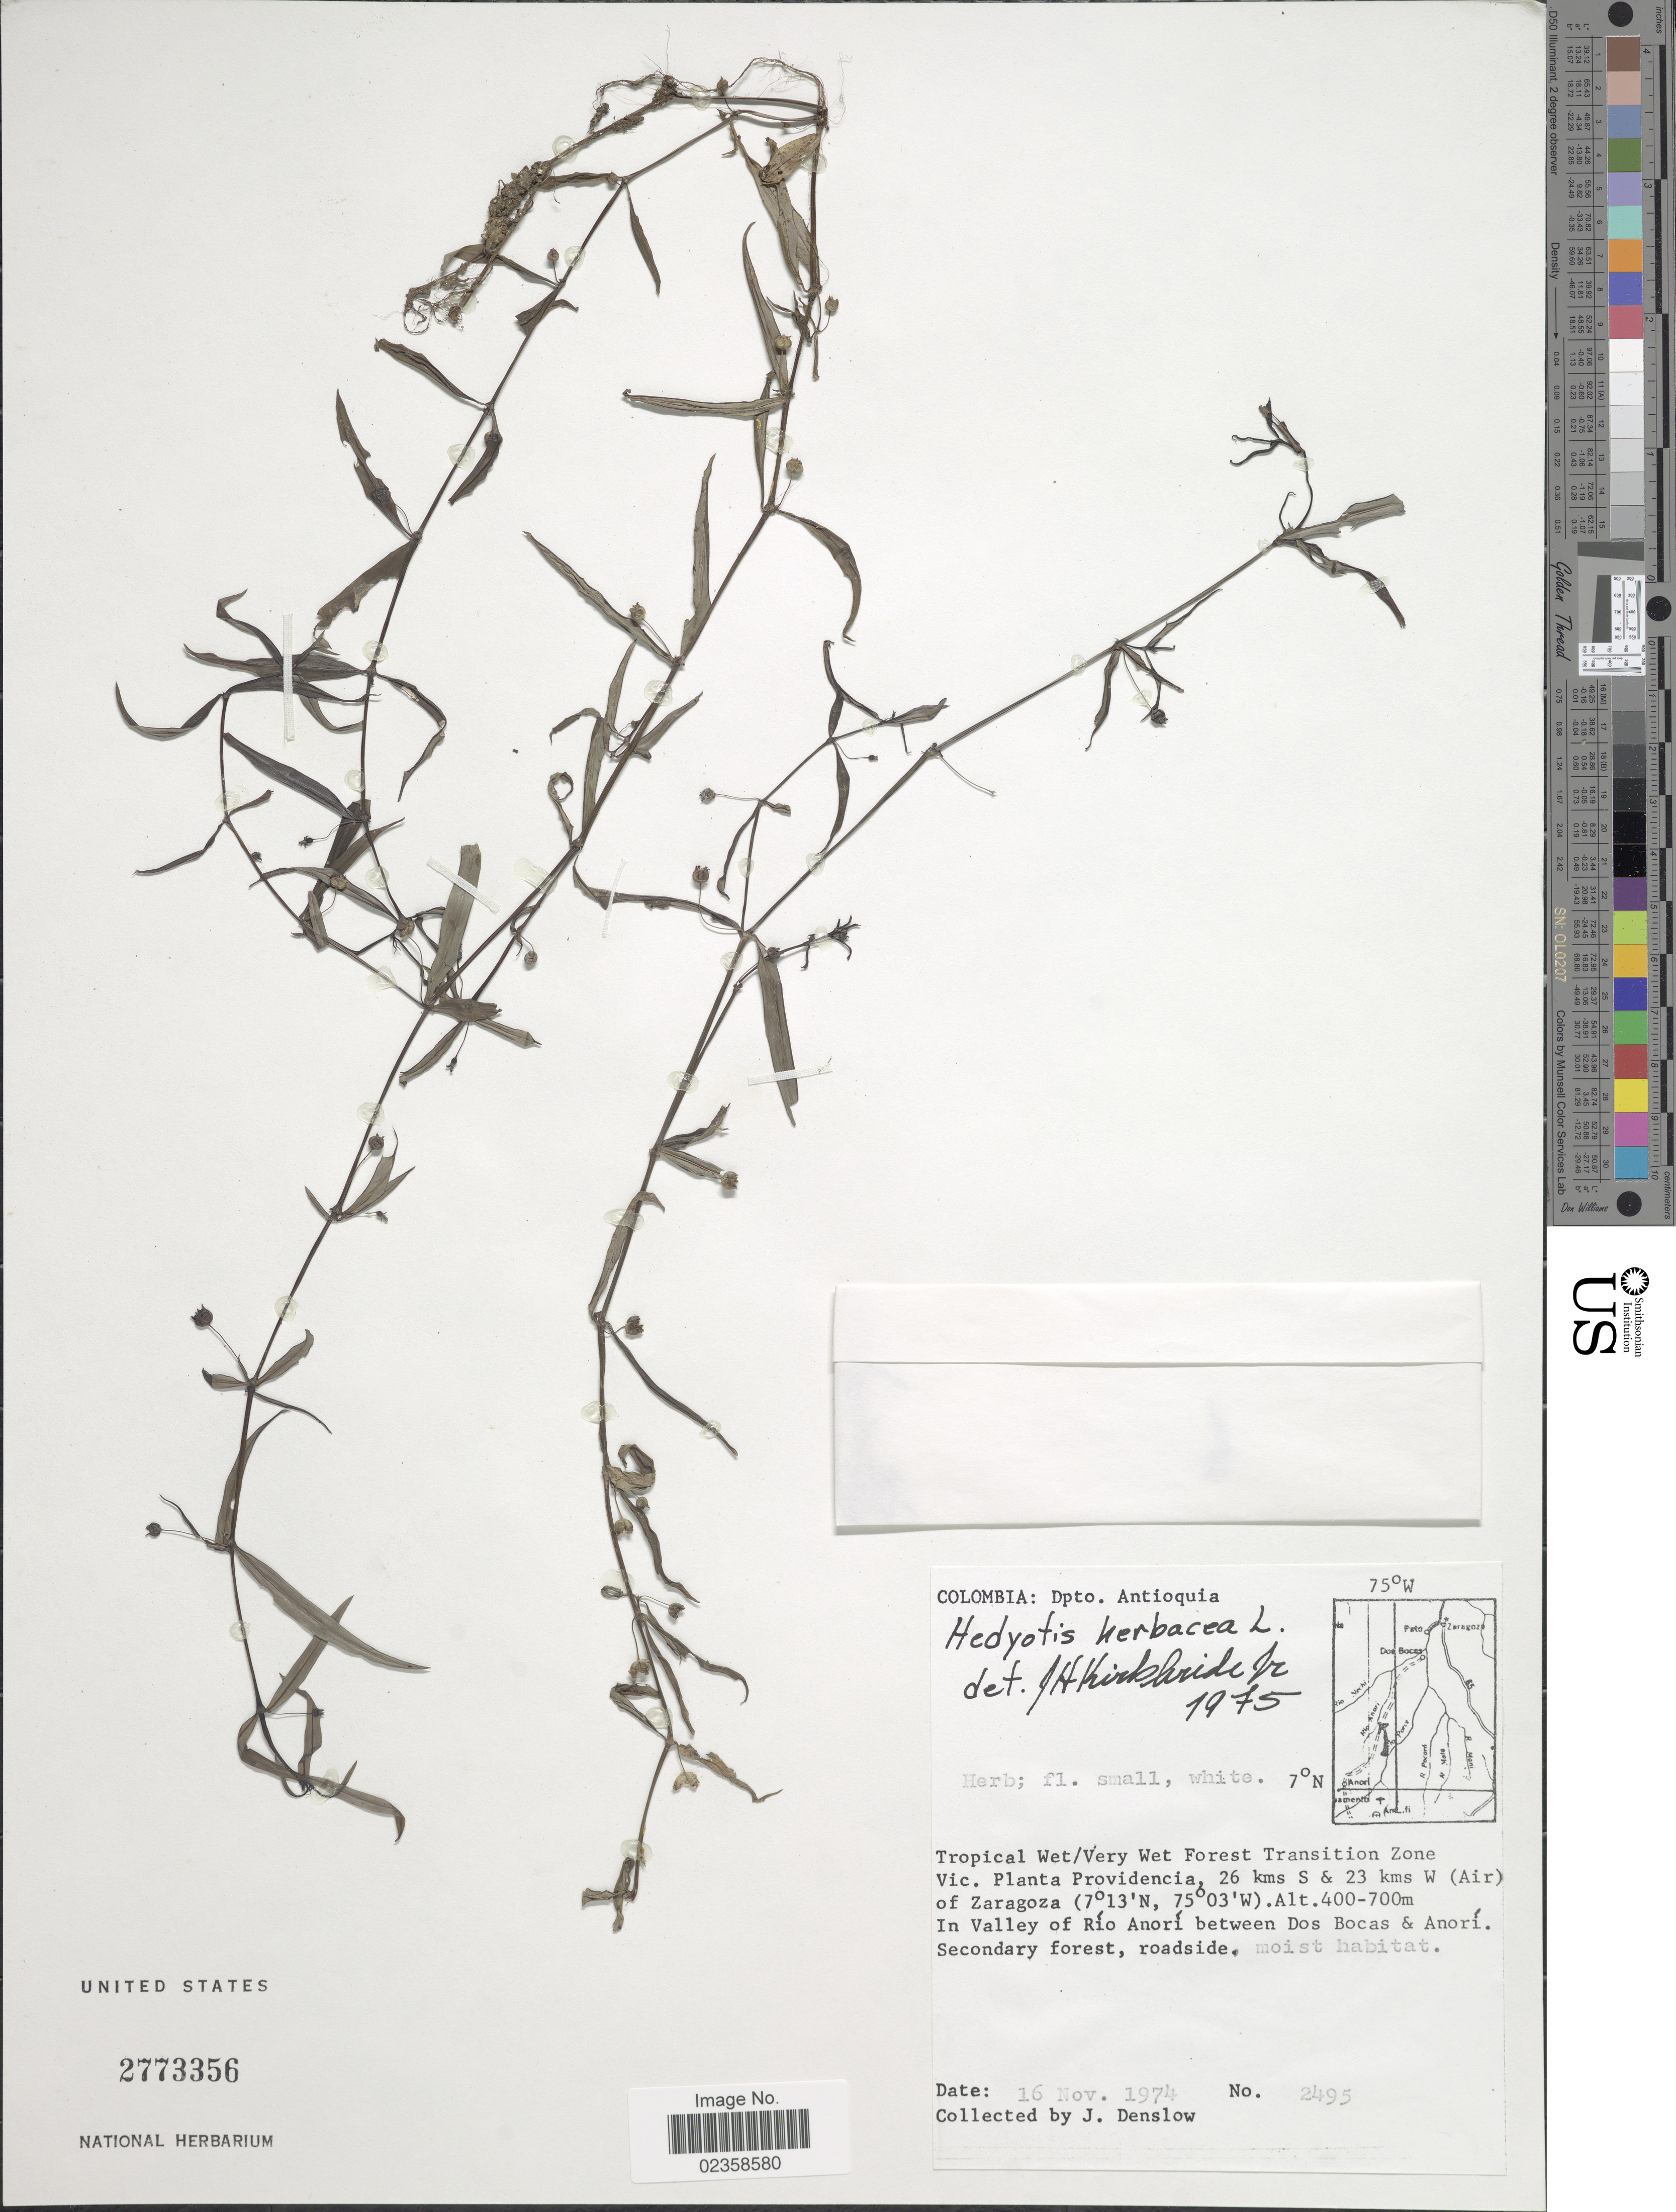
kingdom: Plantae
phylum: Tracheophyta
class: Magnoliopsida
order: Gentianales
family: Rubiaceae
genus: Oldenlandia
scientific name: Oldenlandia herbacea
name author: (L.) Roxb.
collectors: J. Denslow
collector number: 2495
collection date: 1974-11-16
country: Colombia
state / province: Antioquia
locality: Tropical Wet/Very Wey Forest Transition Zone Vic. Planta Providencia, 26 kms S & 23 kms W (Air) of Zaragoza, In Valley of Rio Anori between Dos Bocas & Anori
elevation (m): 400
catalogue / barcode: US 2773356